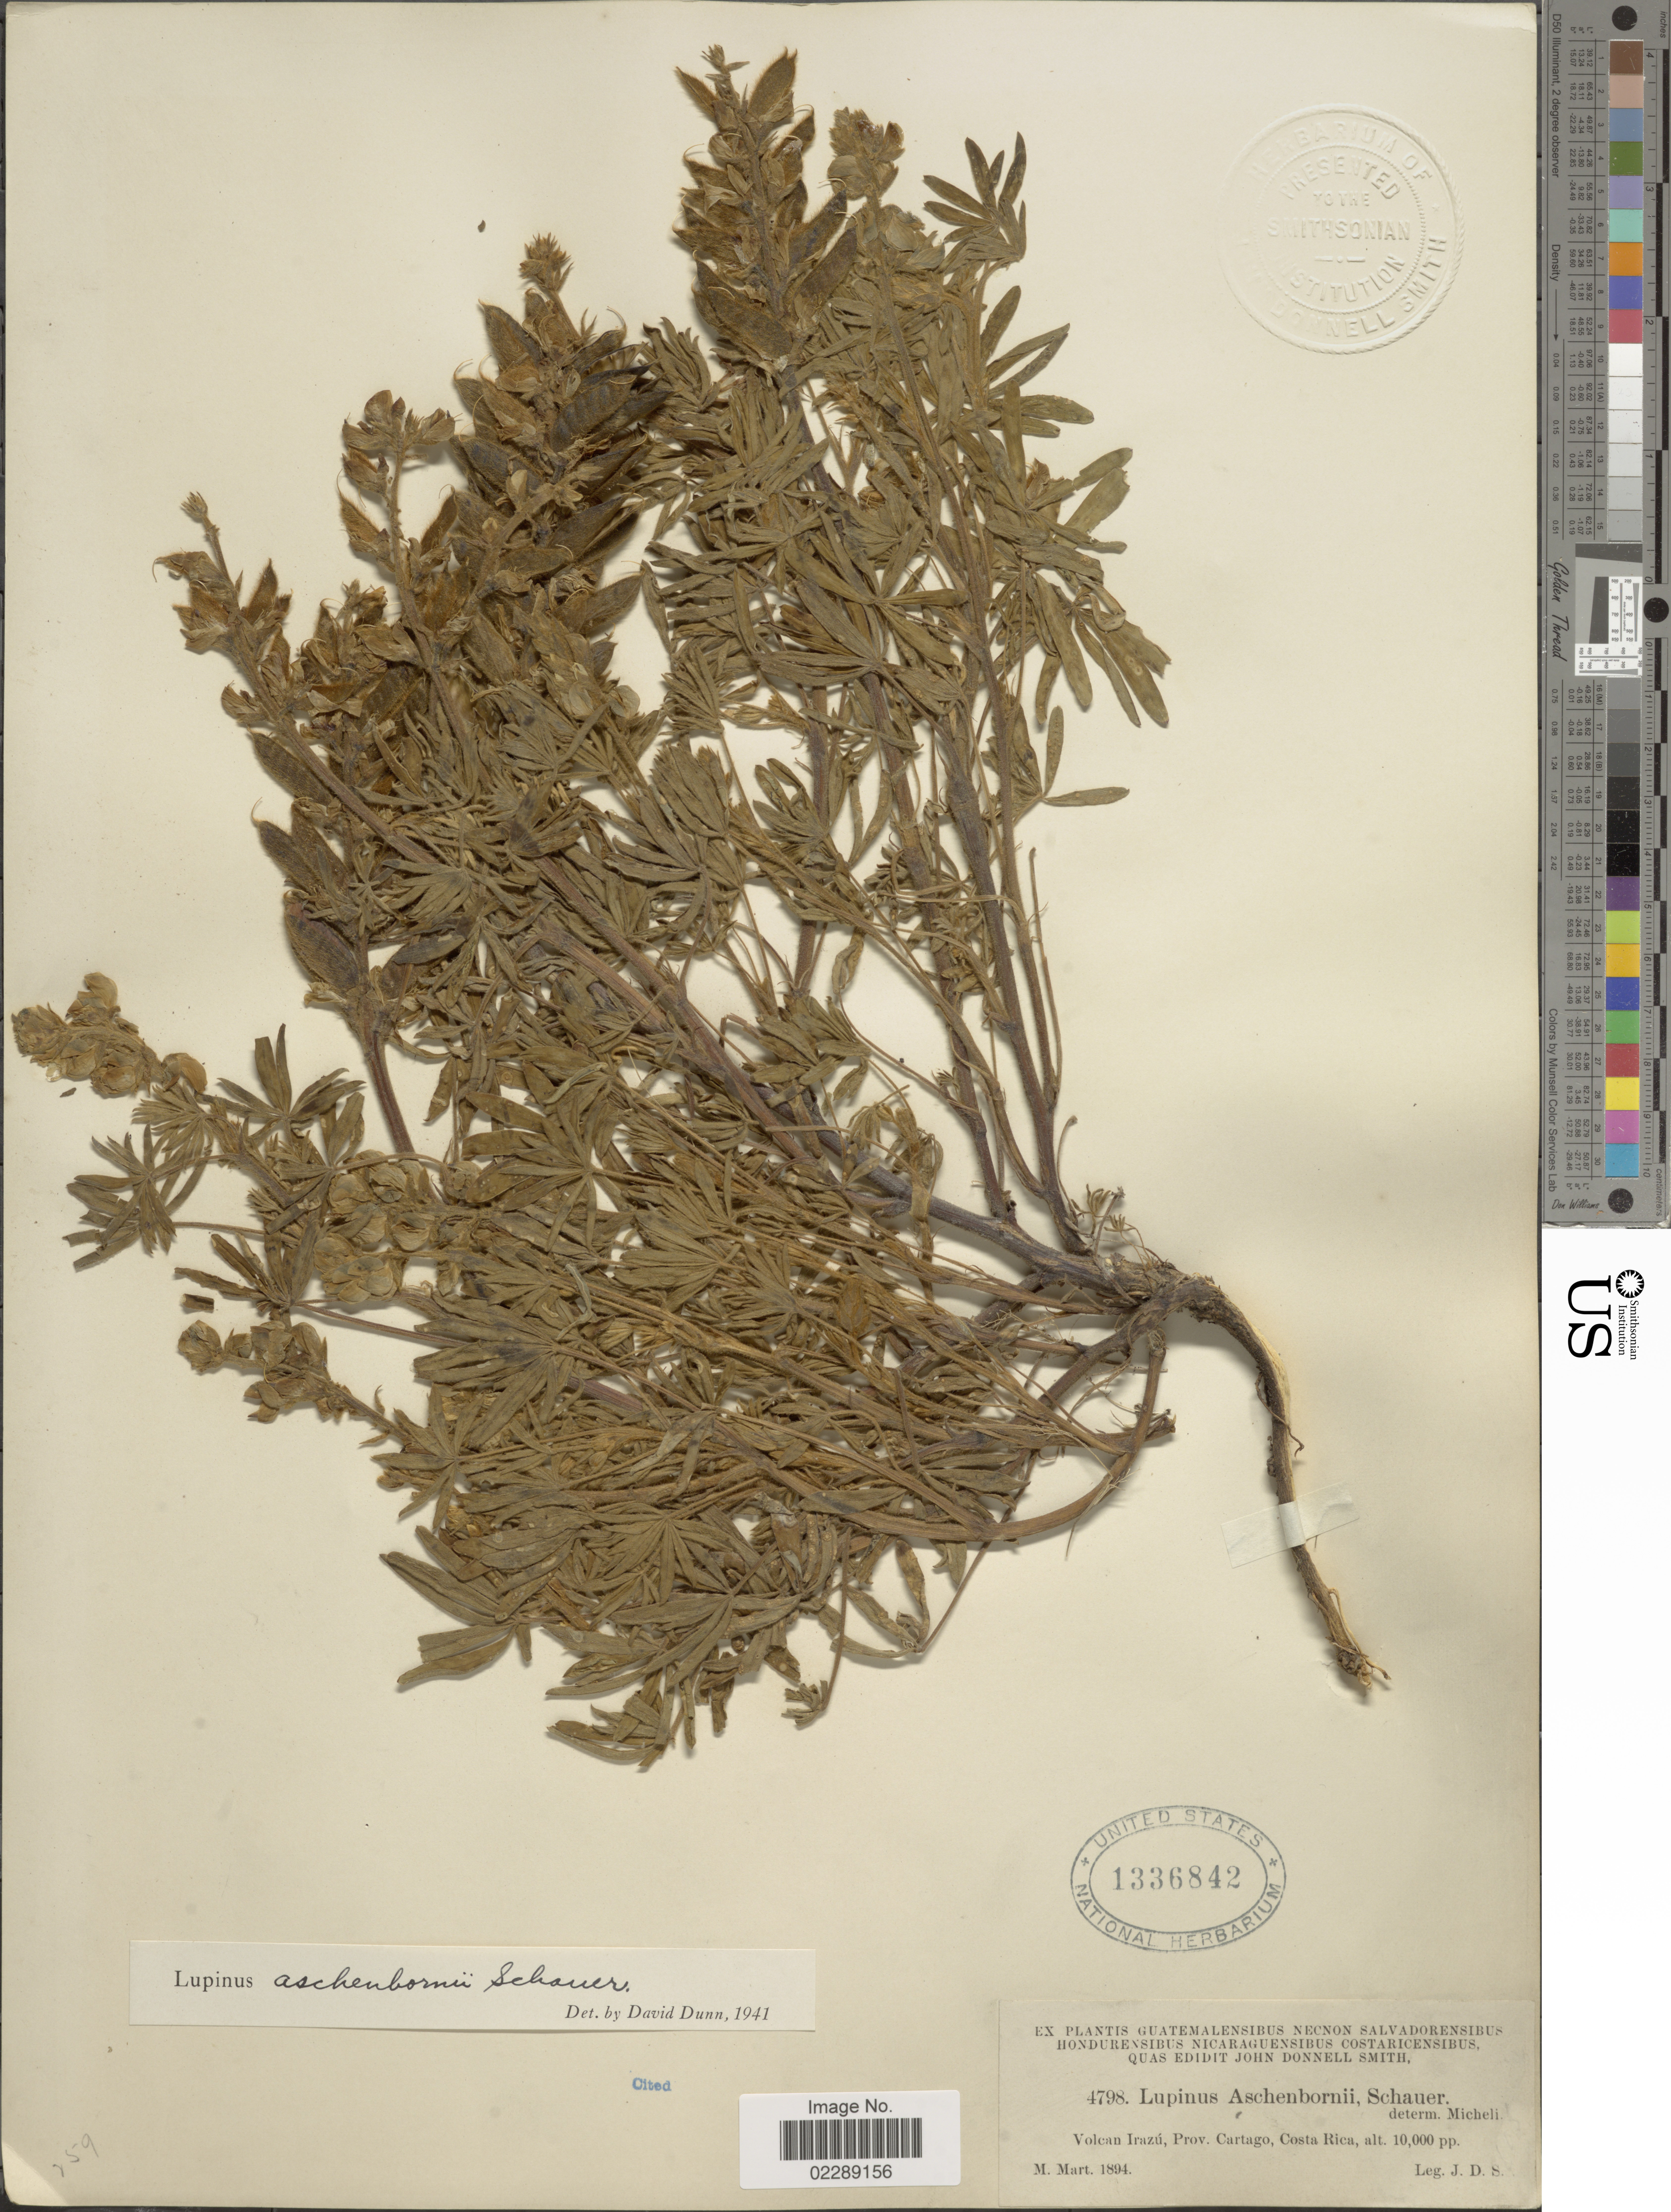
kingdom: Plantae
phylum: Tracheophyta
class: Magnoliopsida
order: Fabales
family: Fabaceae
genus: Lupinus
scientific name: Lupinus aschenbornii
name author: S. Schauer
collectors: J. Donnell Smith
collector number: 4798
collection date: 1894-03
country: Costa Rica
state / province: Cartago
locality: Volcano Irazu, Prov. Cartago, Costa Rica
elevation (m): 3048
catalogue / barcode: US 1336842